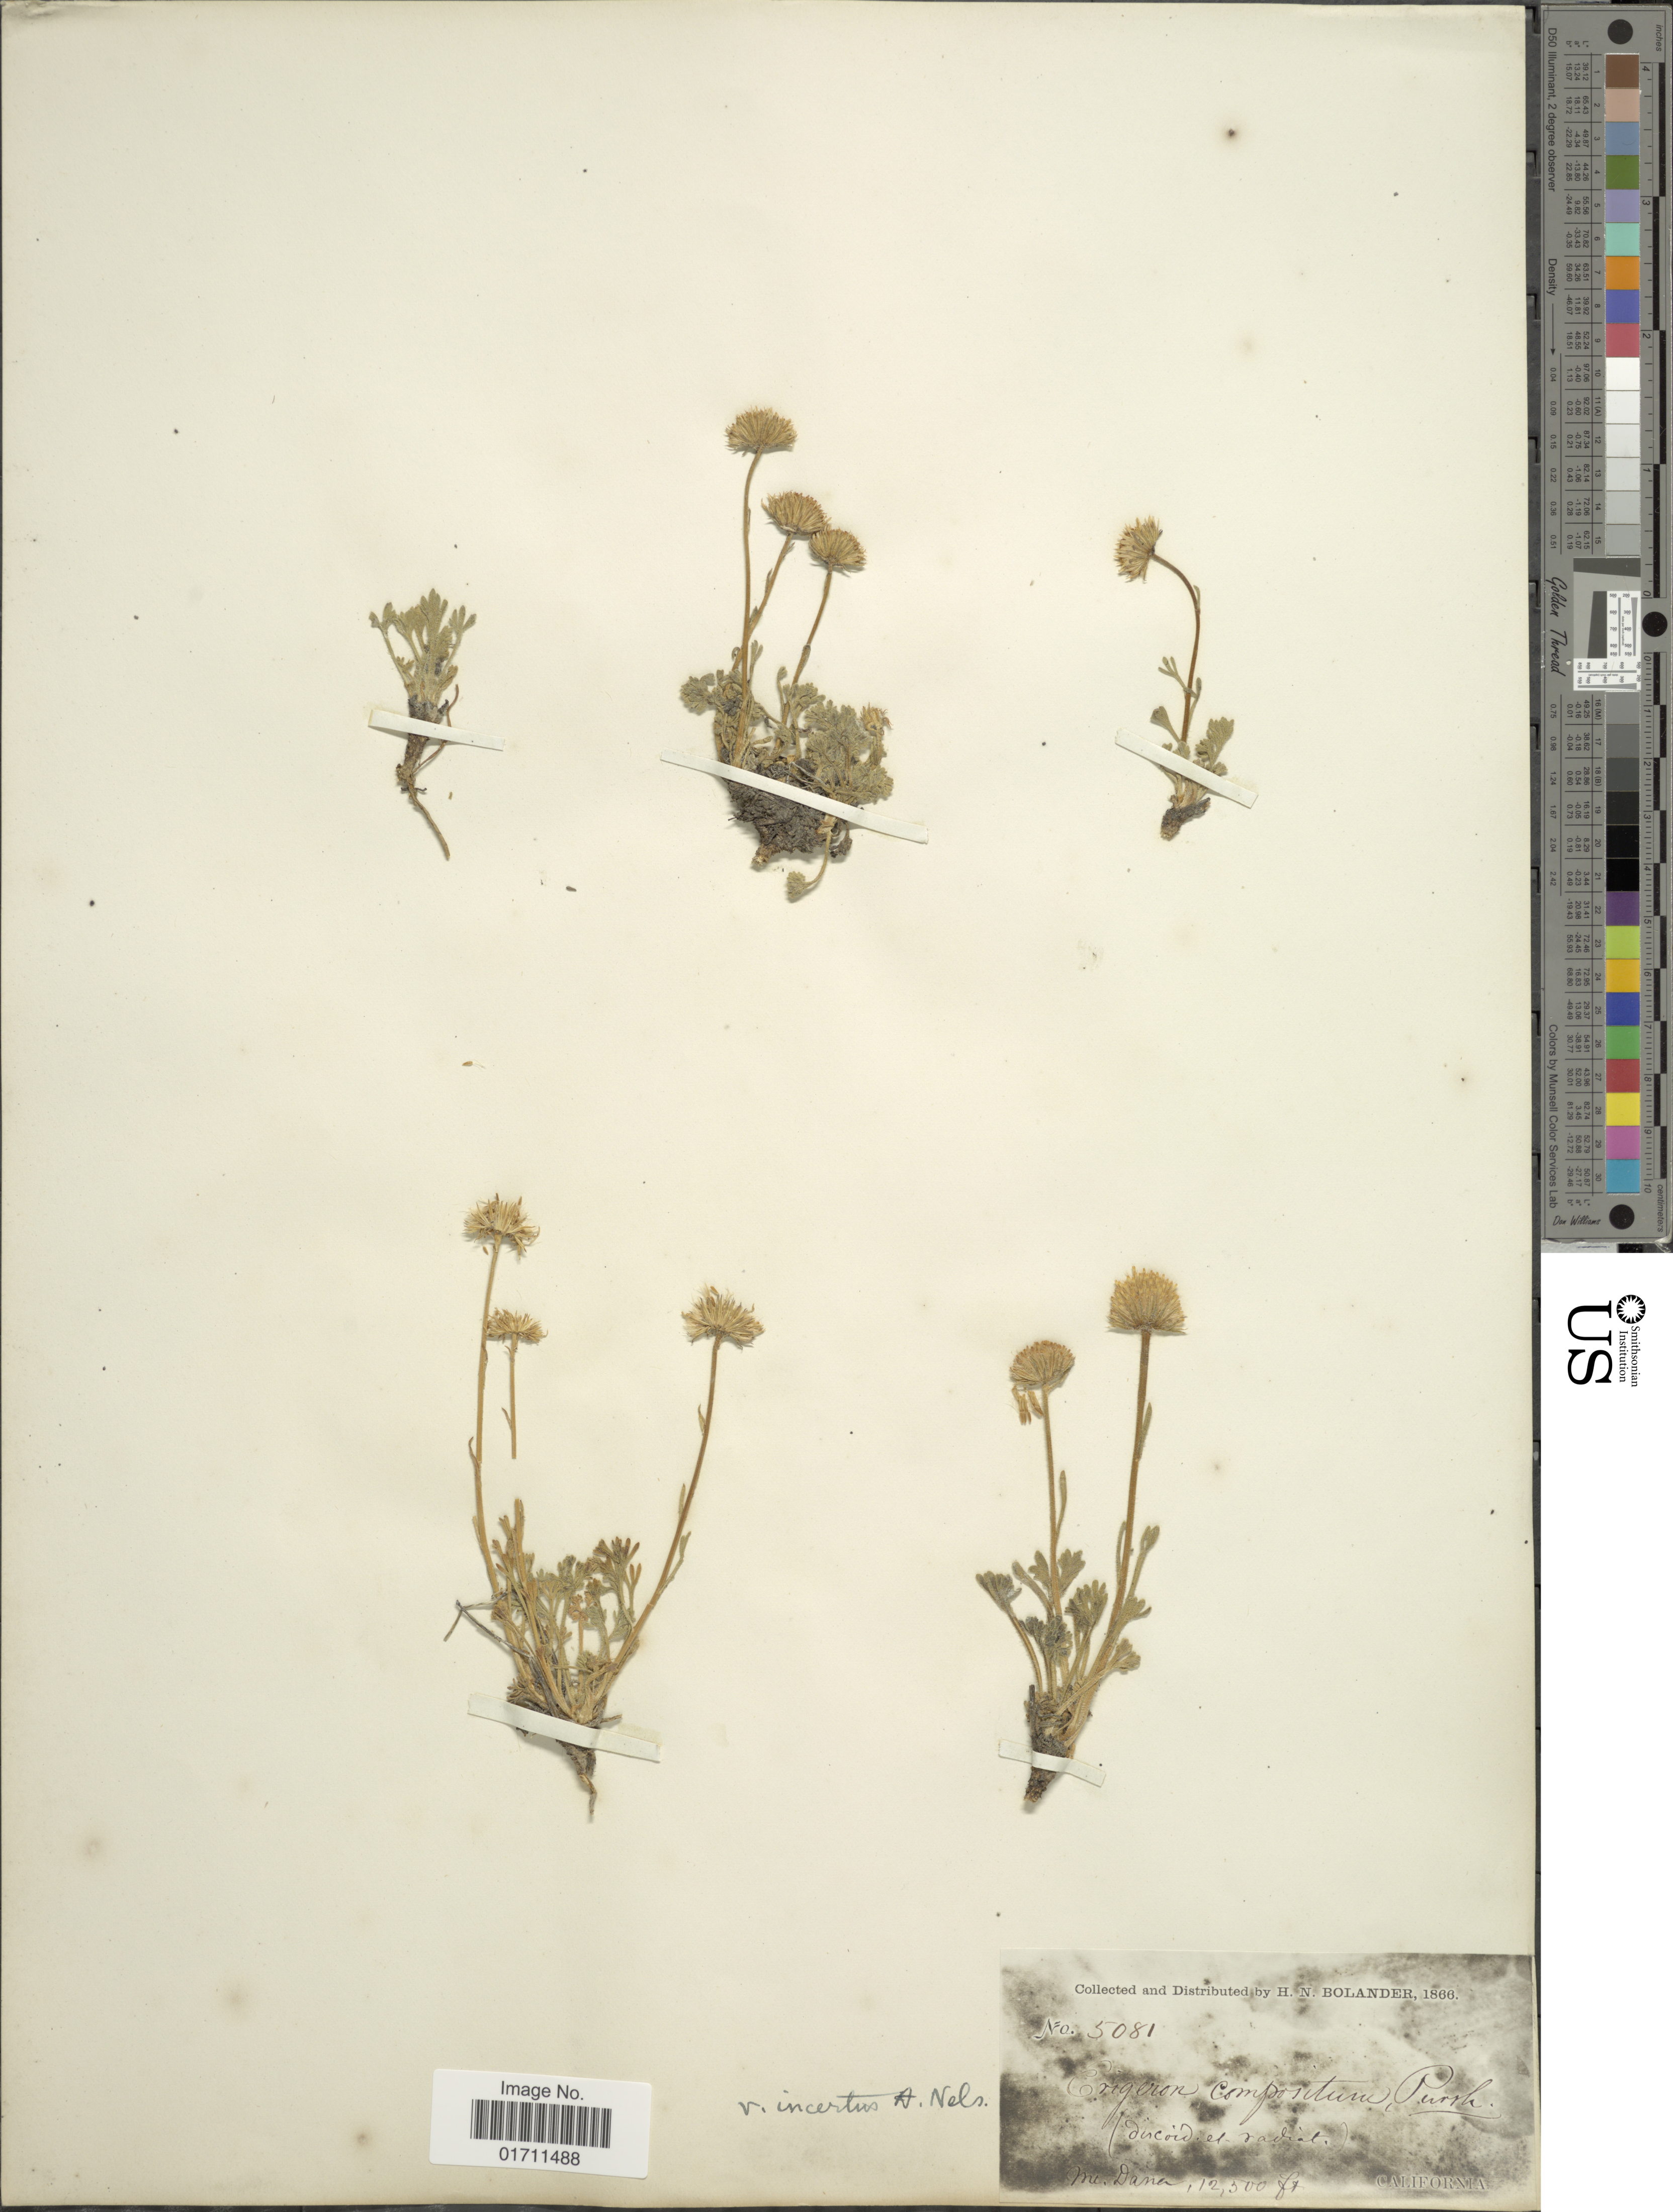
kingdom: Plantae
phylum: Tracheophyta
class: Magnoliopsida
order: Asterales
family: Asteraceae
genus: Erigeron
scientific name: Erigeron compositus var. incertus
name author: A. Nelson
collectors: H. Bolander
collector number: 5081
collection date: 1866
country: United States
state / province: California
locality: Mt Dana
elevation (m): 3810